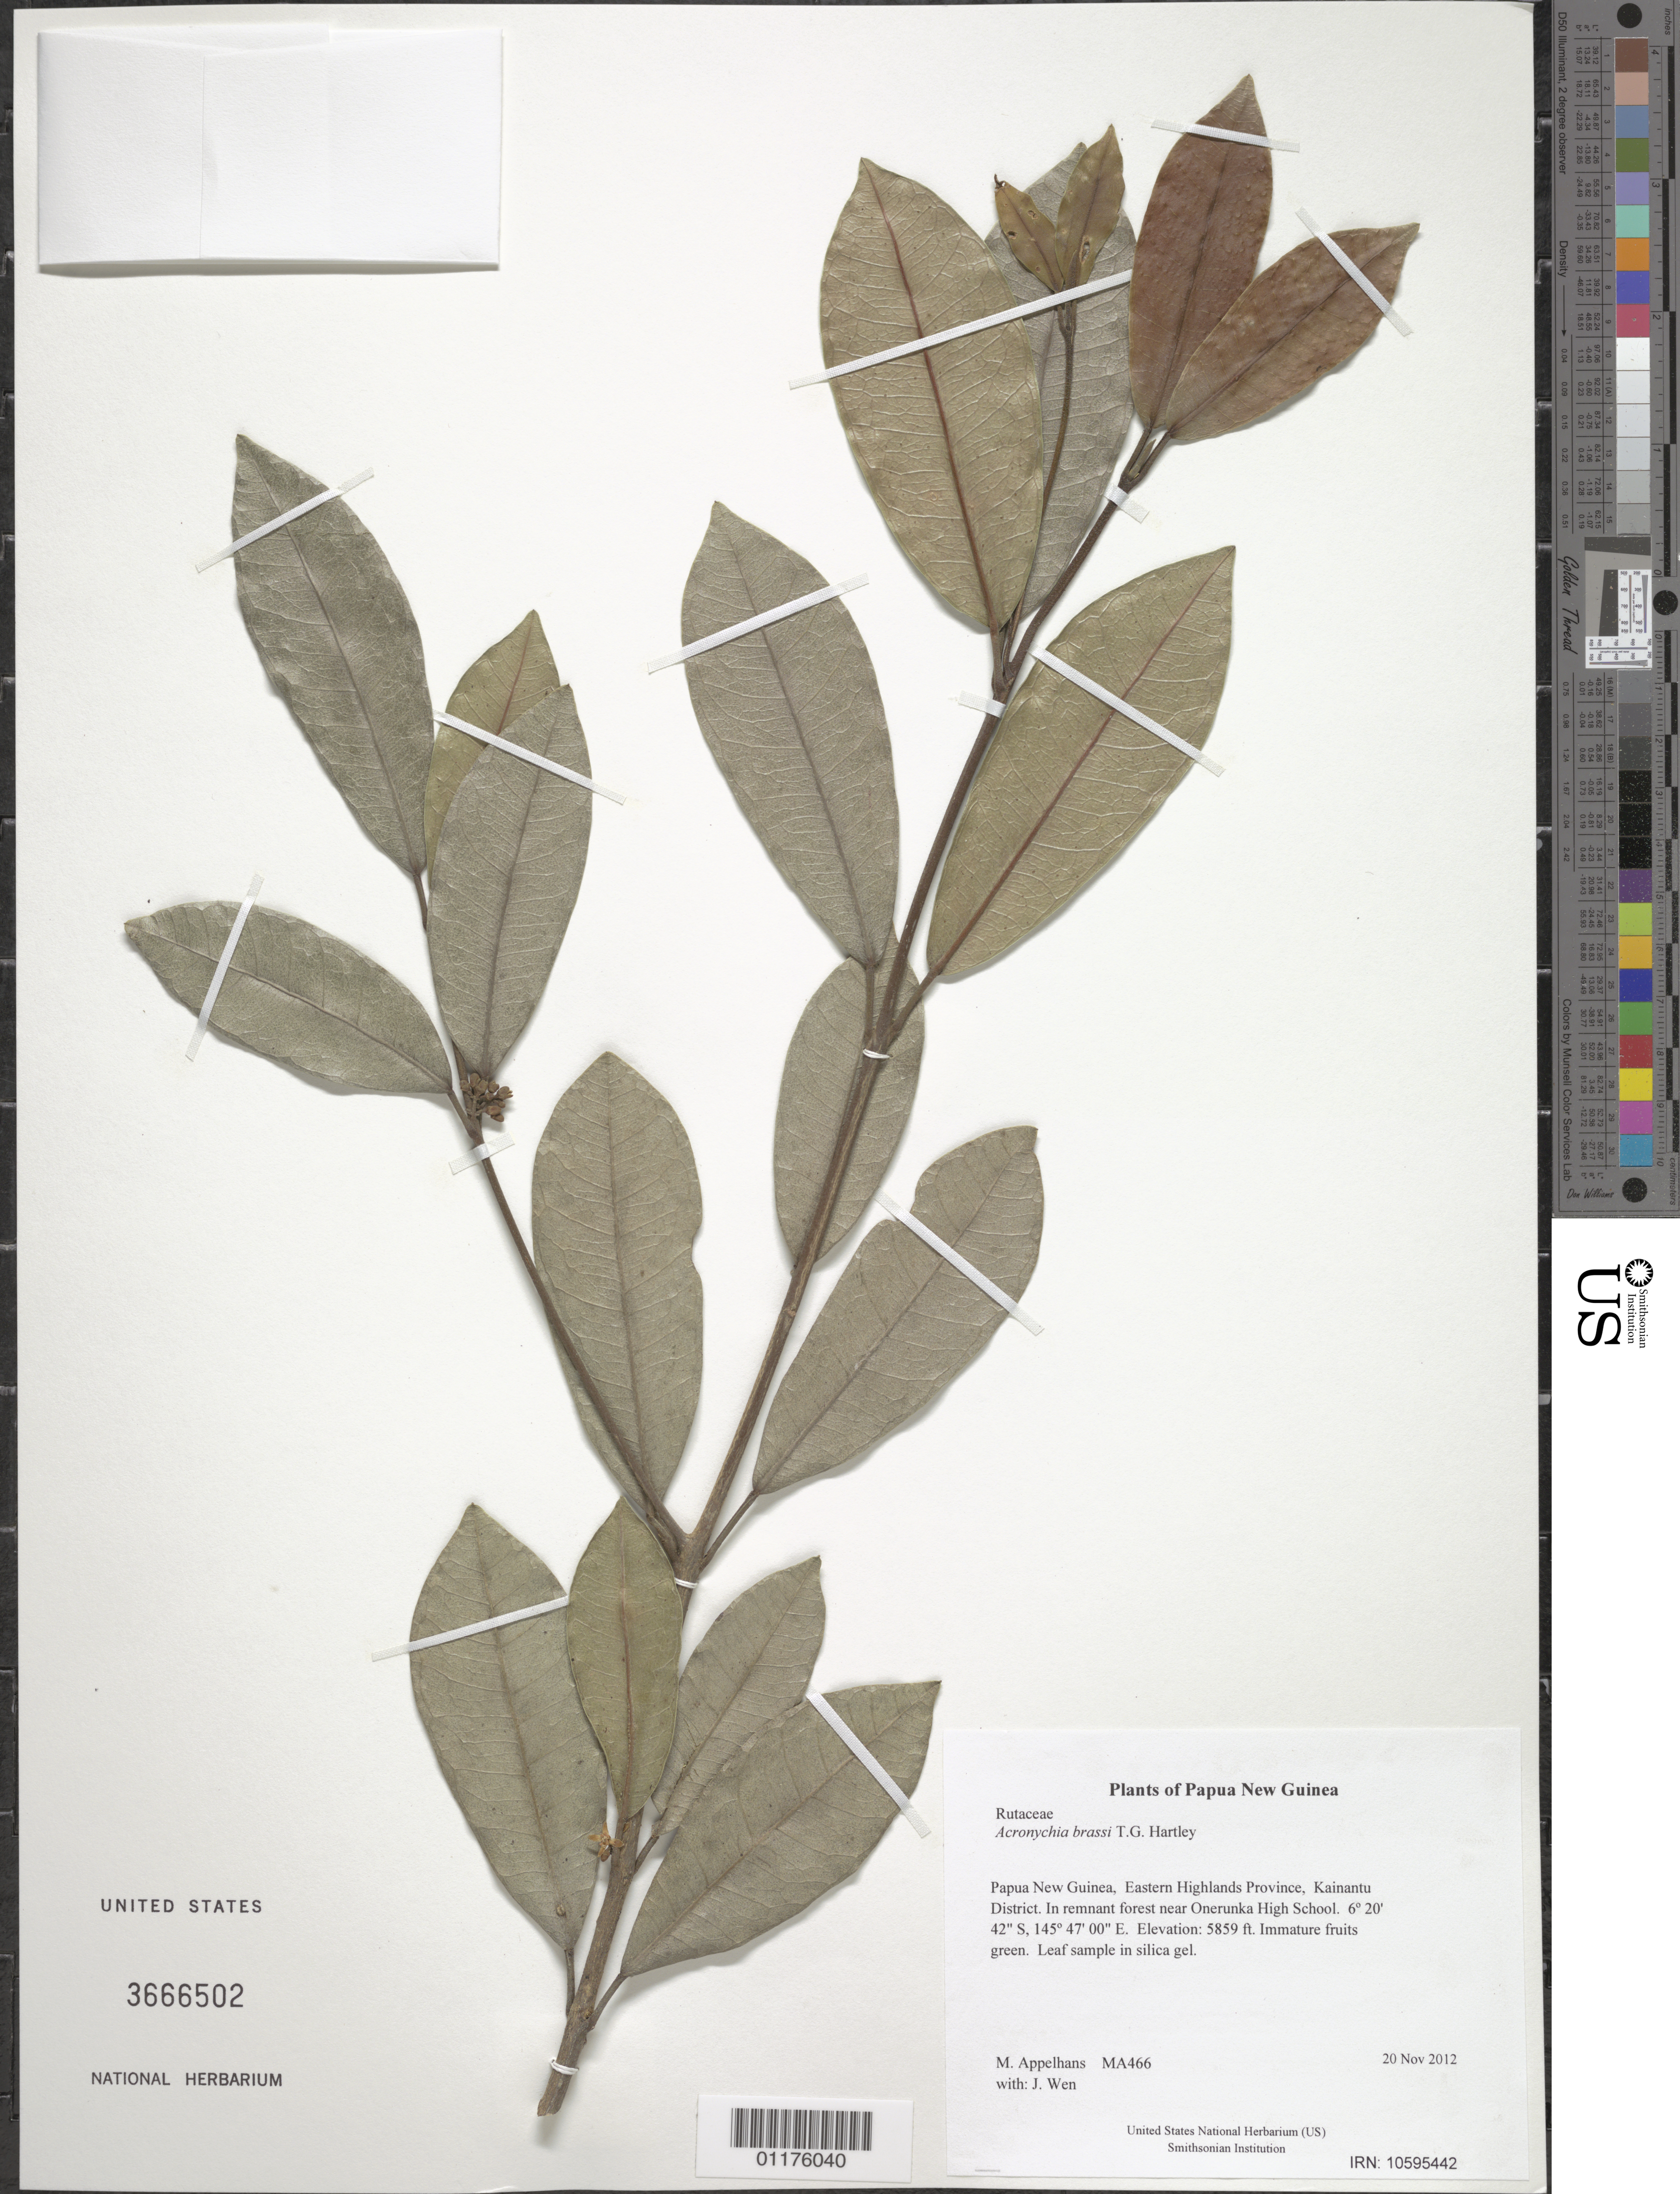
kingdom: Plantae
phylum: Tracheophyta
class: Magnoliopsida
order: Sapindales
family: Rutaceae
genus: Acronychia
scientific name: Acronychia brassi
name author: T.G. Hartley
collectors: M. Appelhans & J. Wen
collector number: MA466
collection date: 2012-11-20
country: Papua New Guinea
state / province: Eastern Highlands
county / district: Kainantu District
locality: In remnant forest near Onerunka High School.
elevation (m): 1786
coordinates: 06 20.707 S, 145 47.004 E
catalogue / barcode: US 3666502